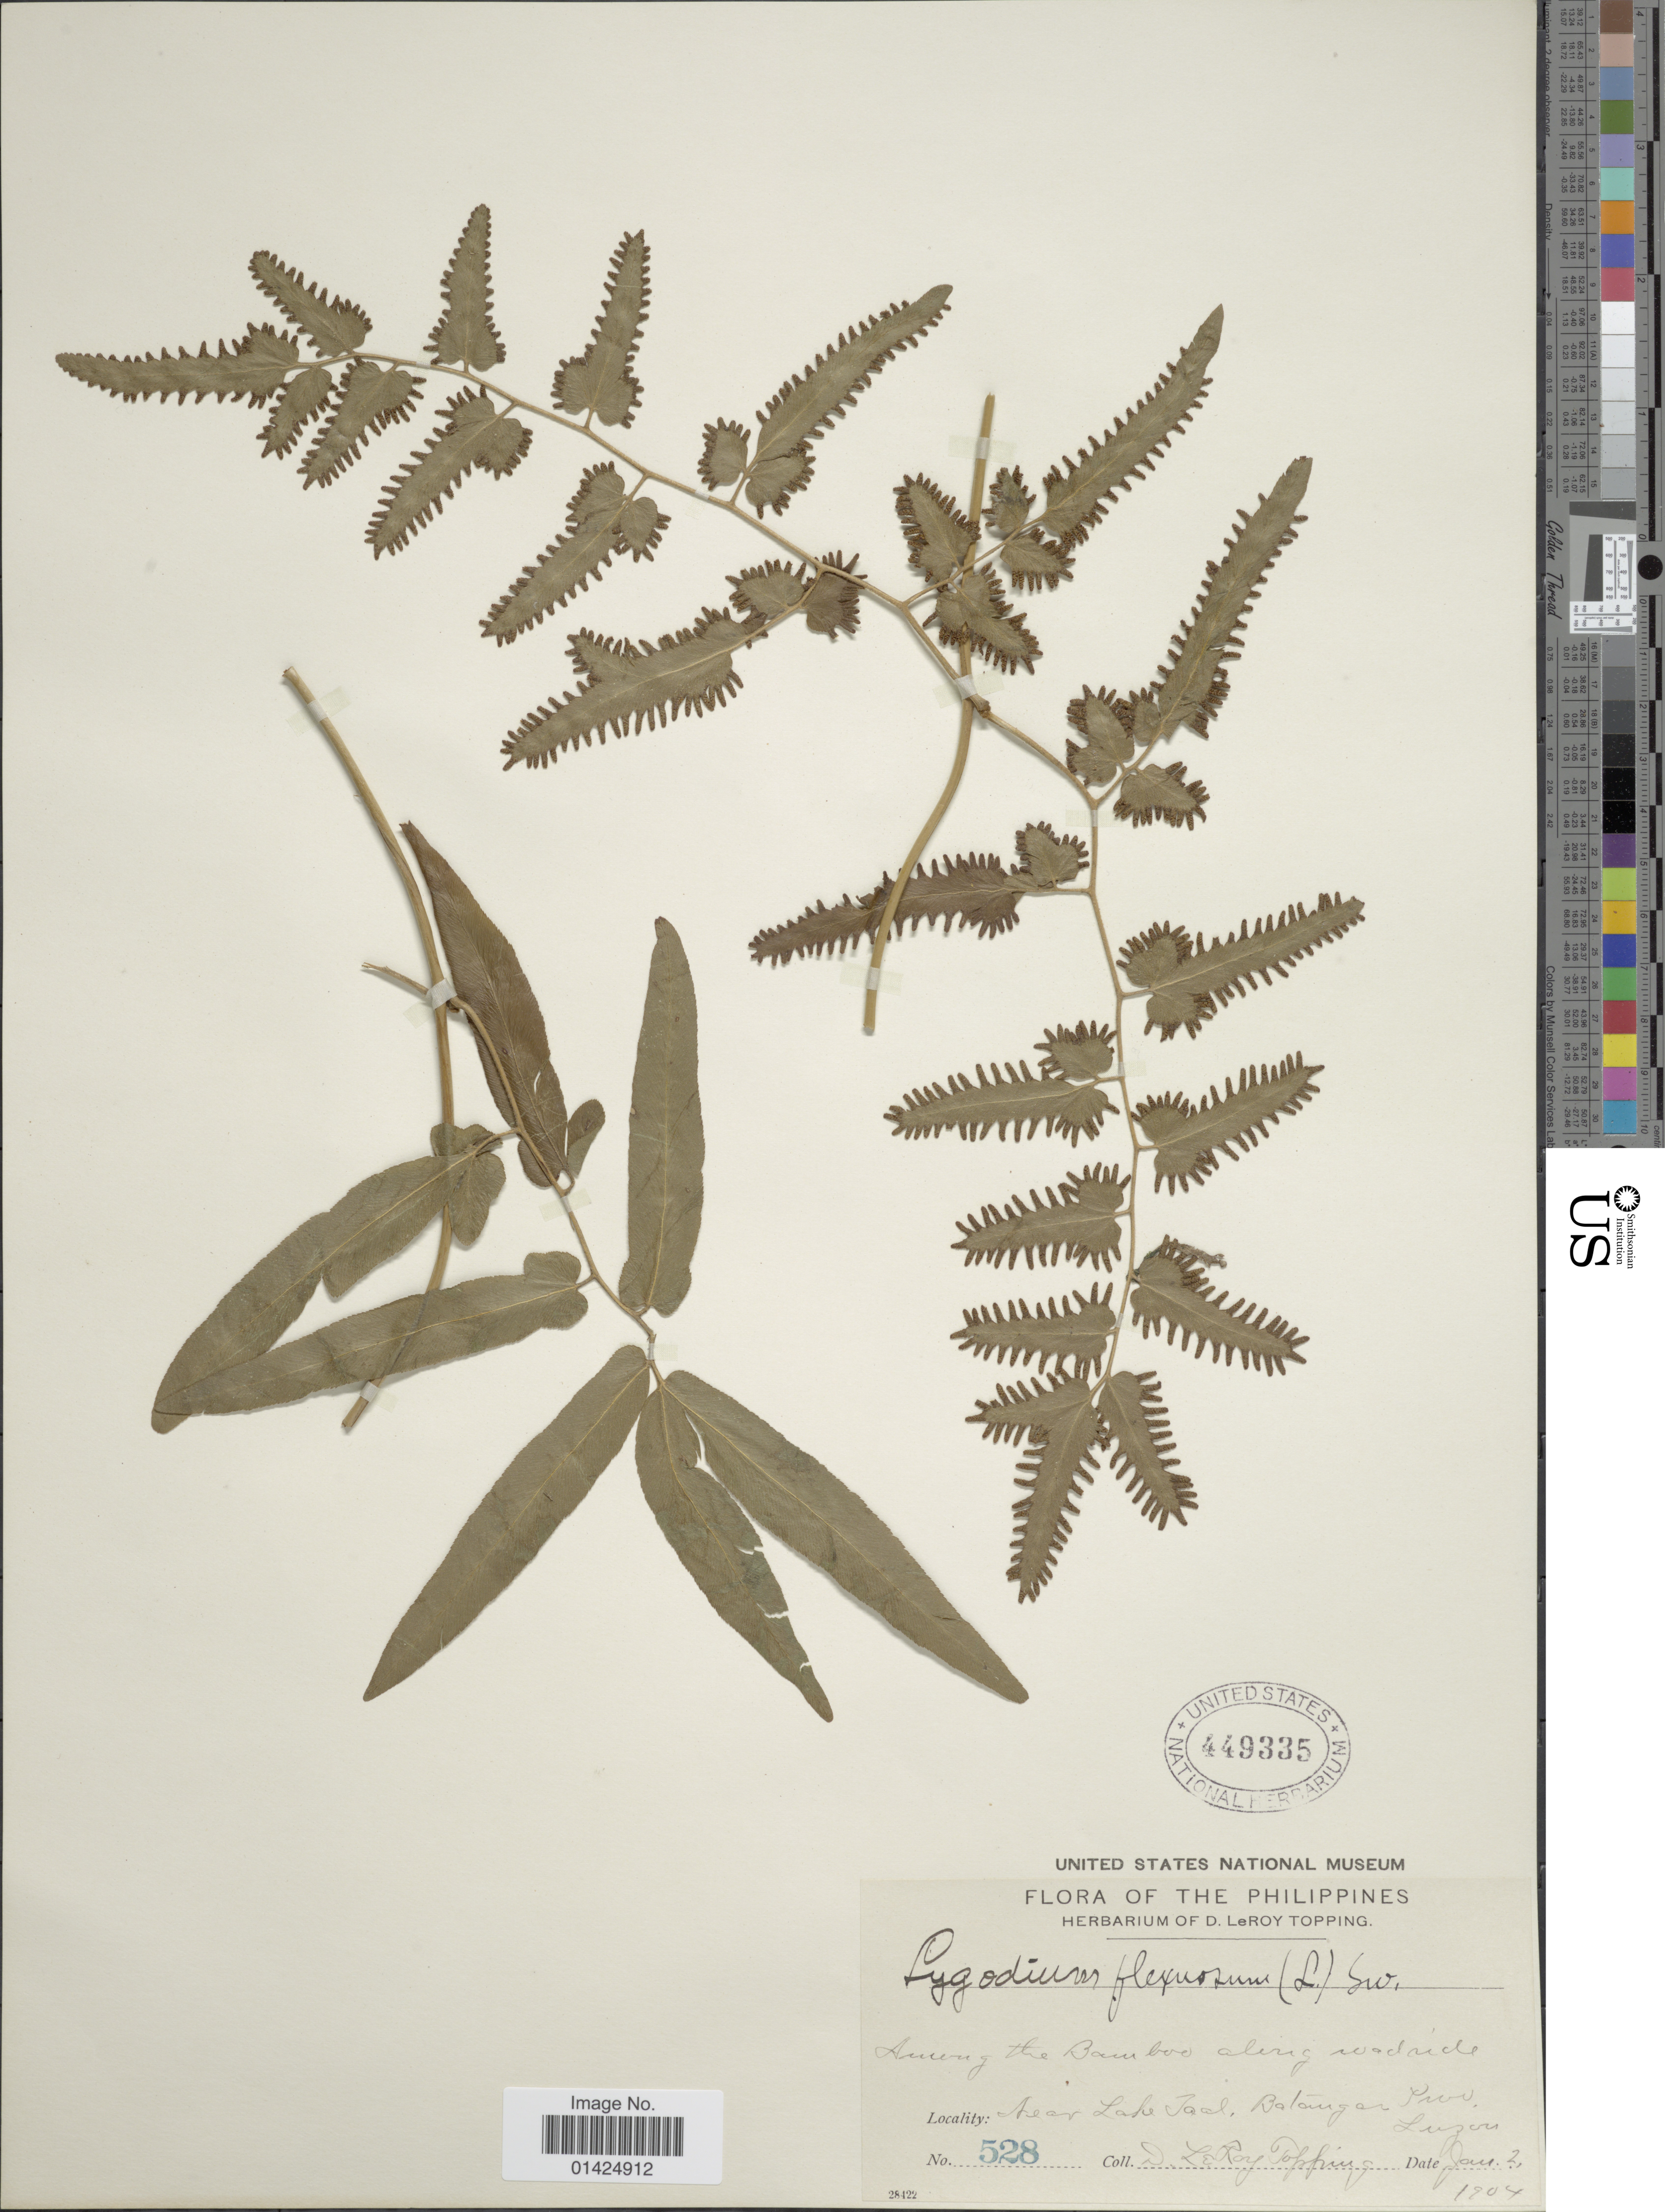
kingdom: Plantae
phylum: Tracheophyta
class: Polypodiopsida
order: Schizaeales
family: Lygodiaceae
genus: Lygodium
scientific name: Lygodium flexuosum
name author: Sw.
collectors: D. L. Topping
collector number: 528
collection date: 1904-01-02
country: Philippines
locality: Near Lake Taal, Batangas, Prov. Luzon.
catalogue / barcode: US 449335